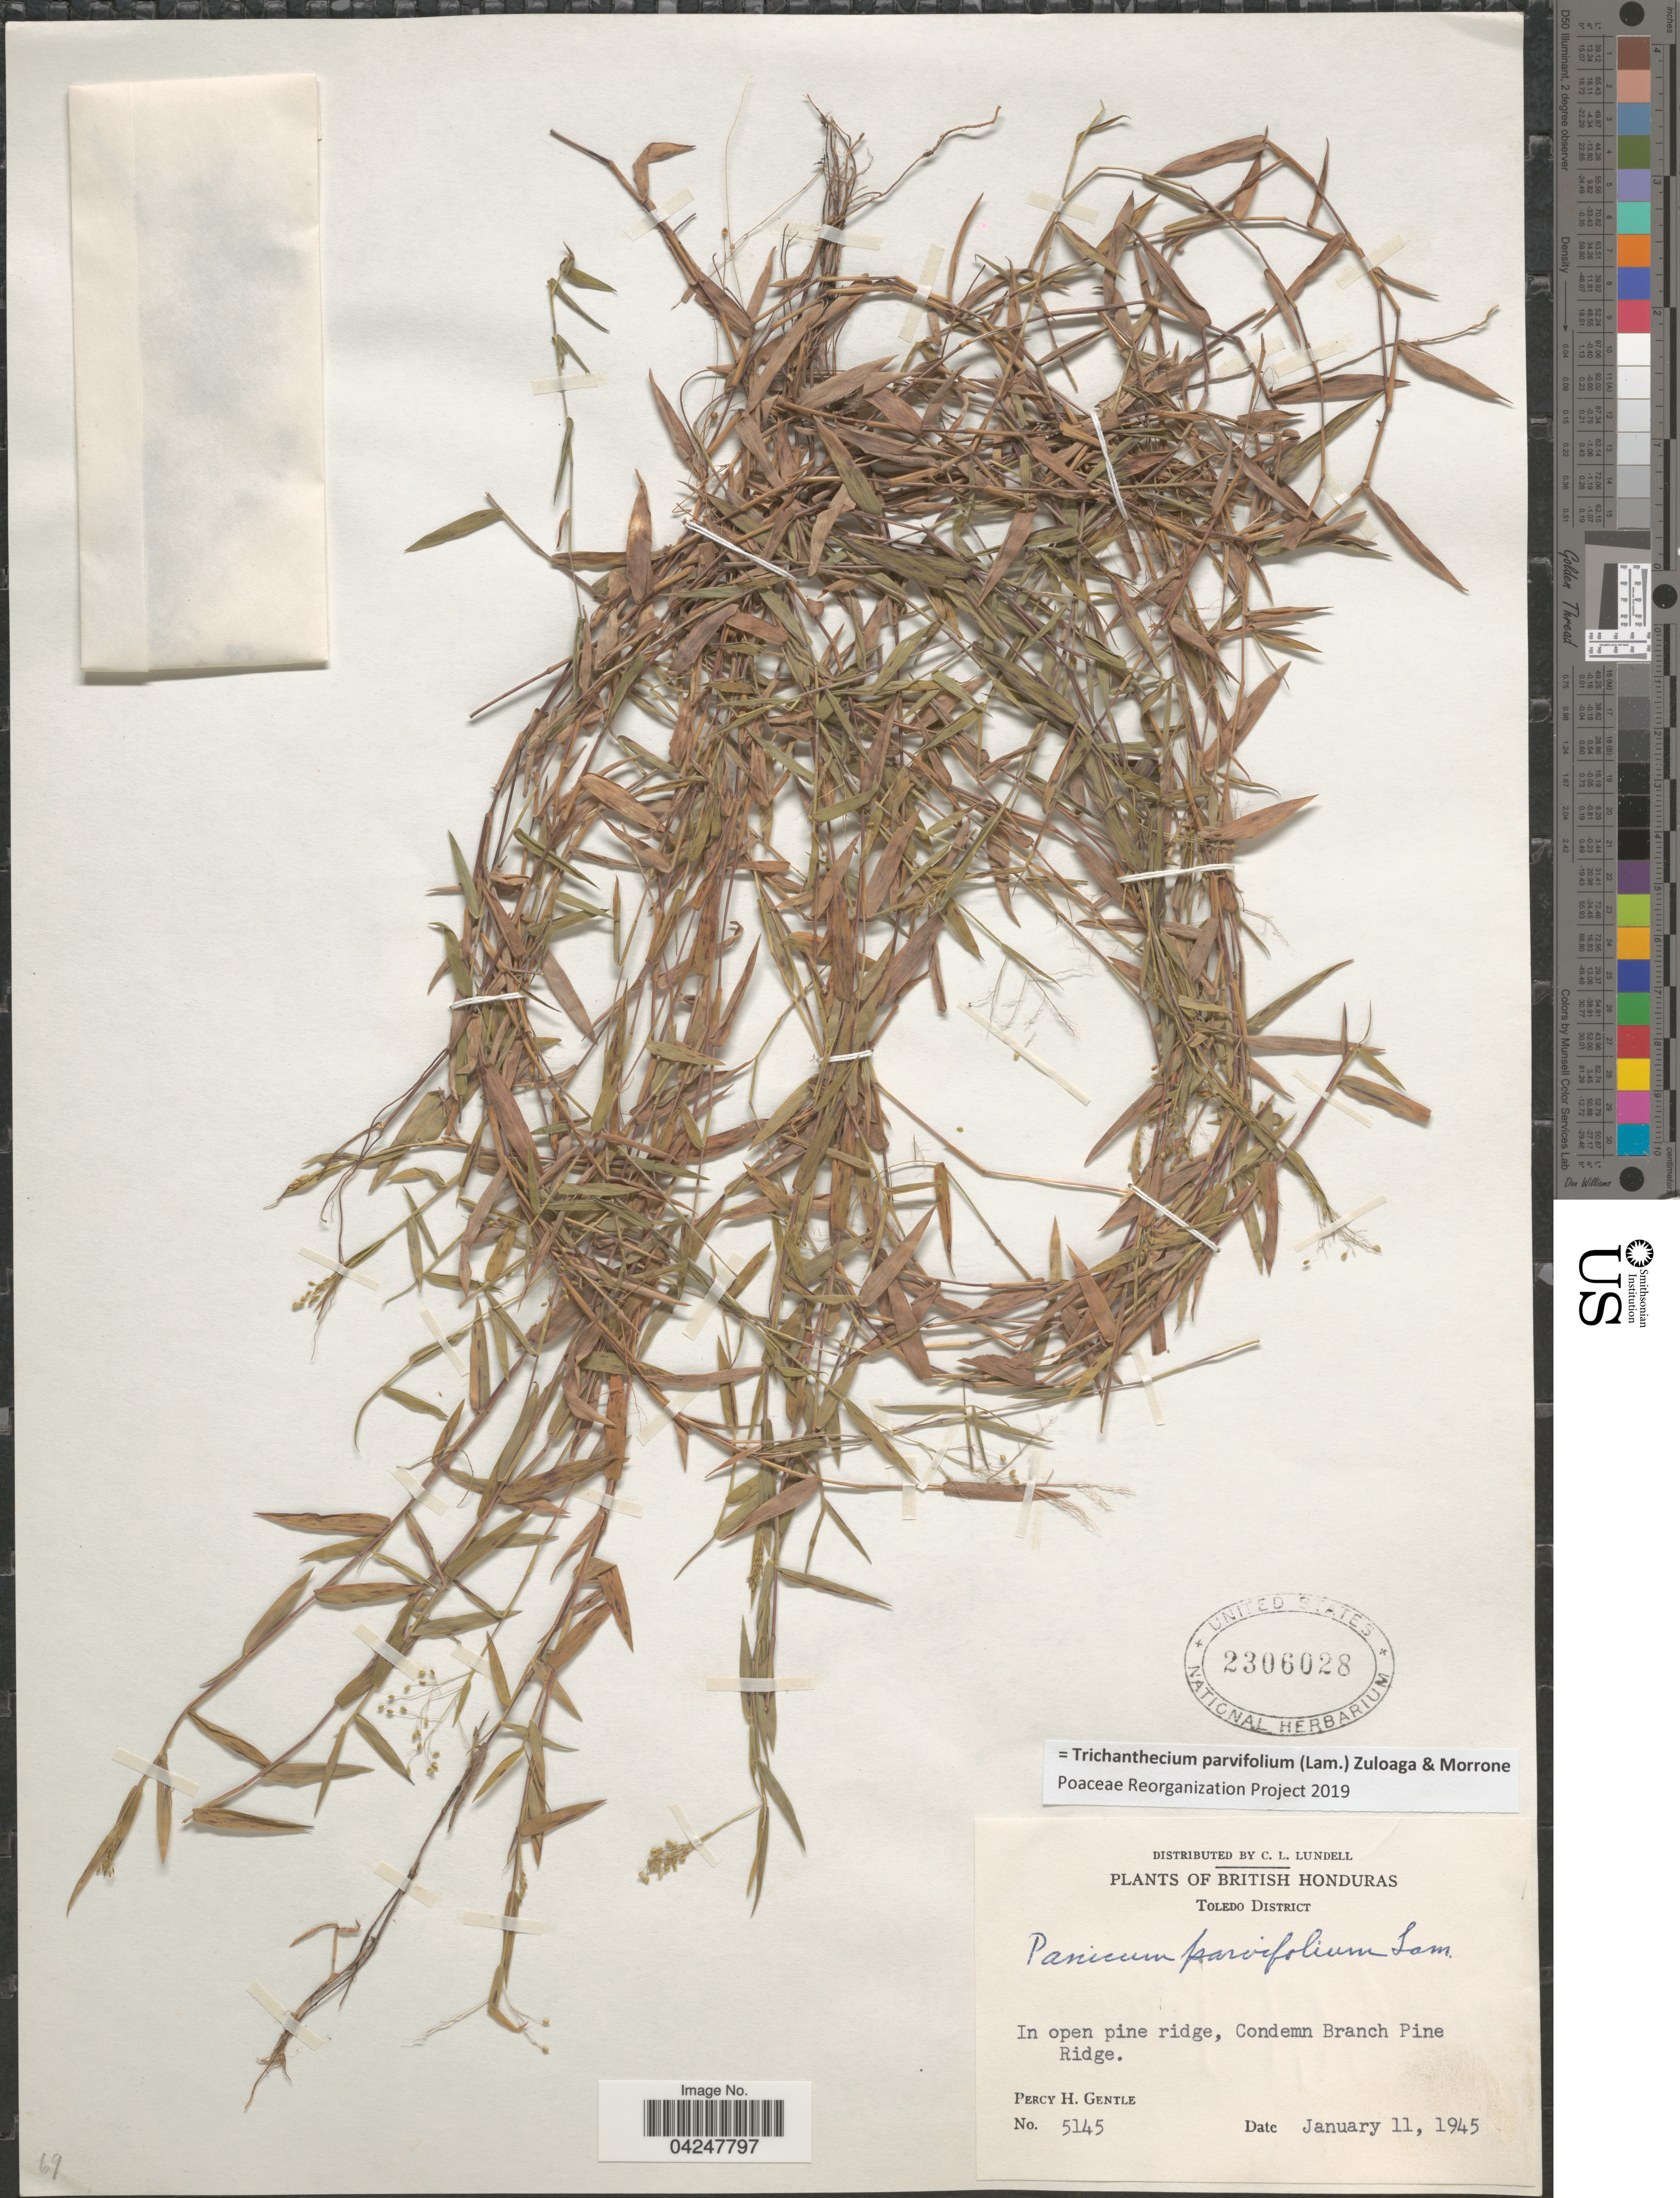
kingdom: Plantae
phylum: Tracheophyta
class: Liliopsida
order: Poales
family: Poaceae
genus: Trichanthecium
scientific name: Trichanthecium parvifolium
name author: (Lam.) Zuloaga & Morrone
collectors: P. H. Gentle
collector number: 5145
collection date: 1945-01-11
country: Belize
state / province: Toledo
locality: British Honduras. In open pine ridge, Condemn Branch Pine Ridge.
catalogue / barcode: US 2306028